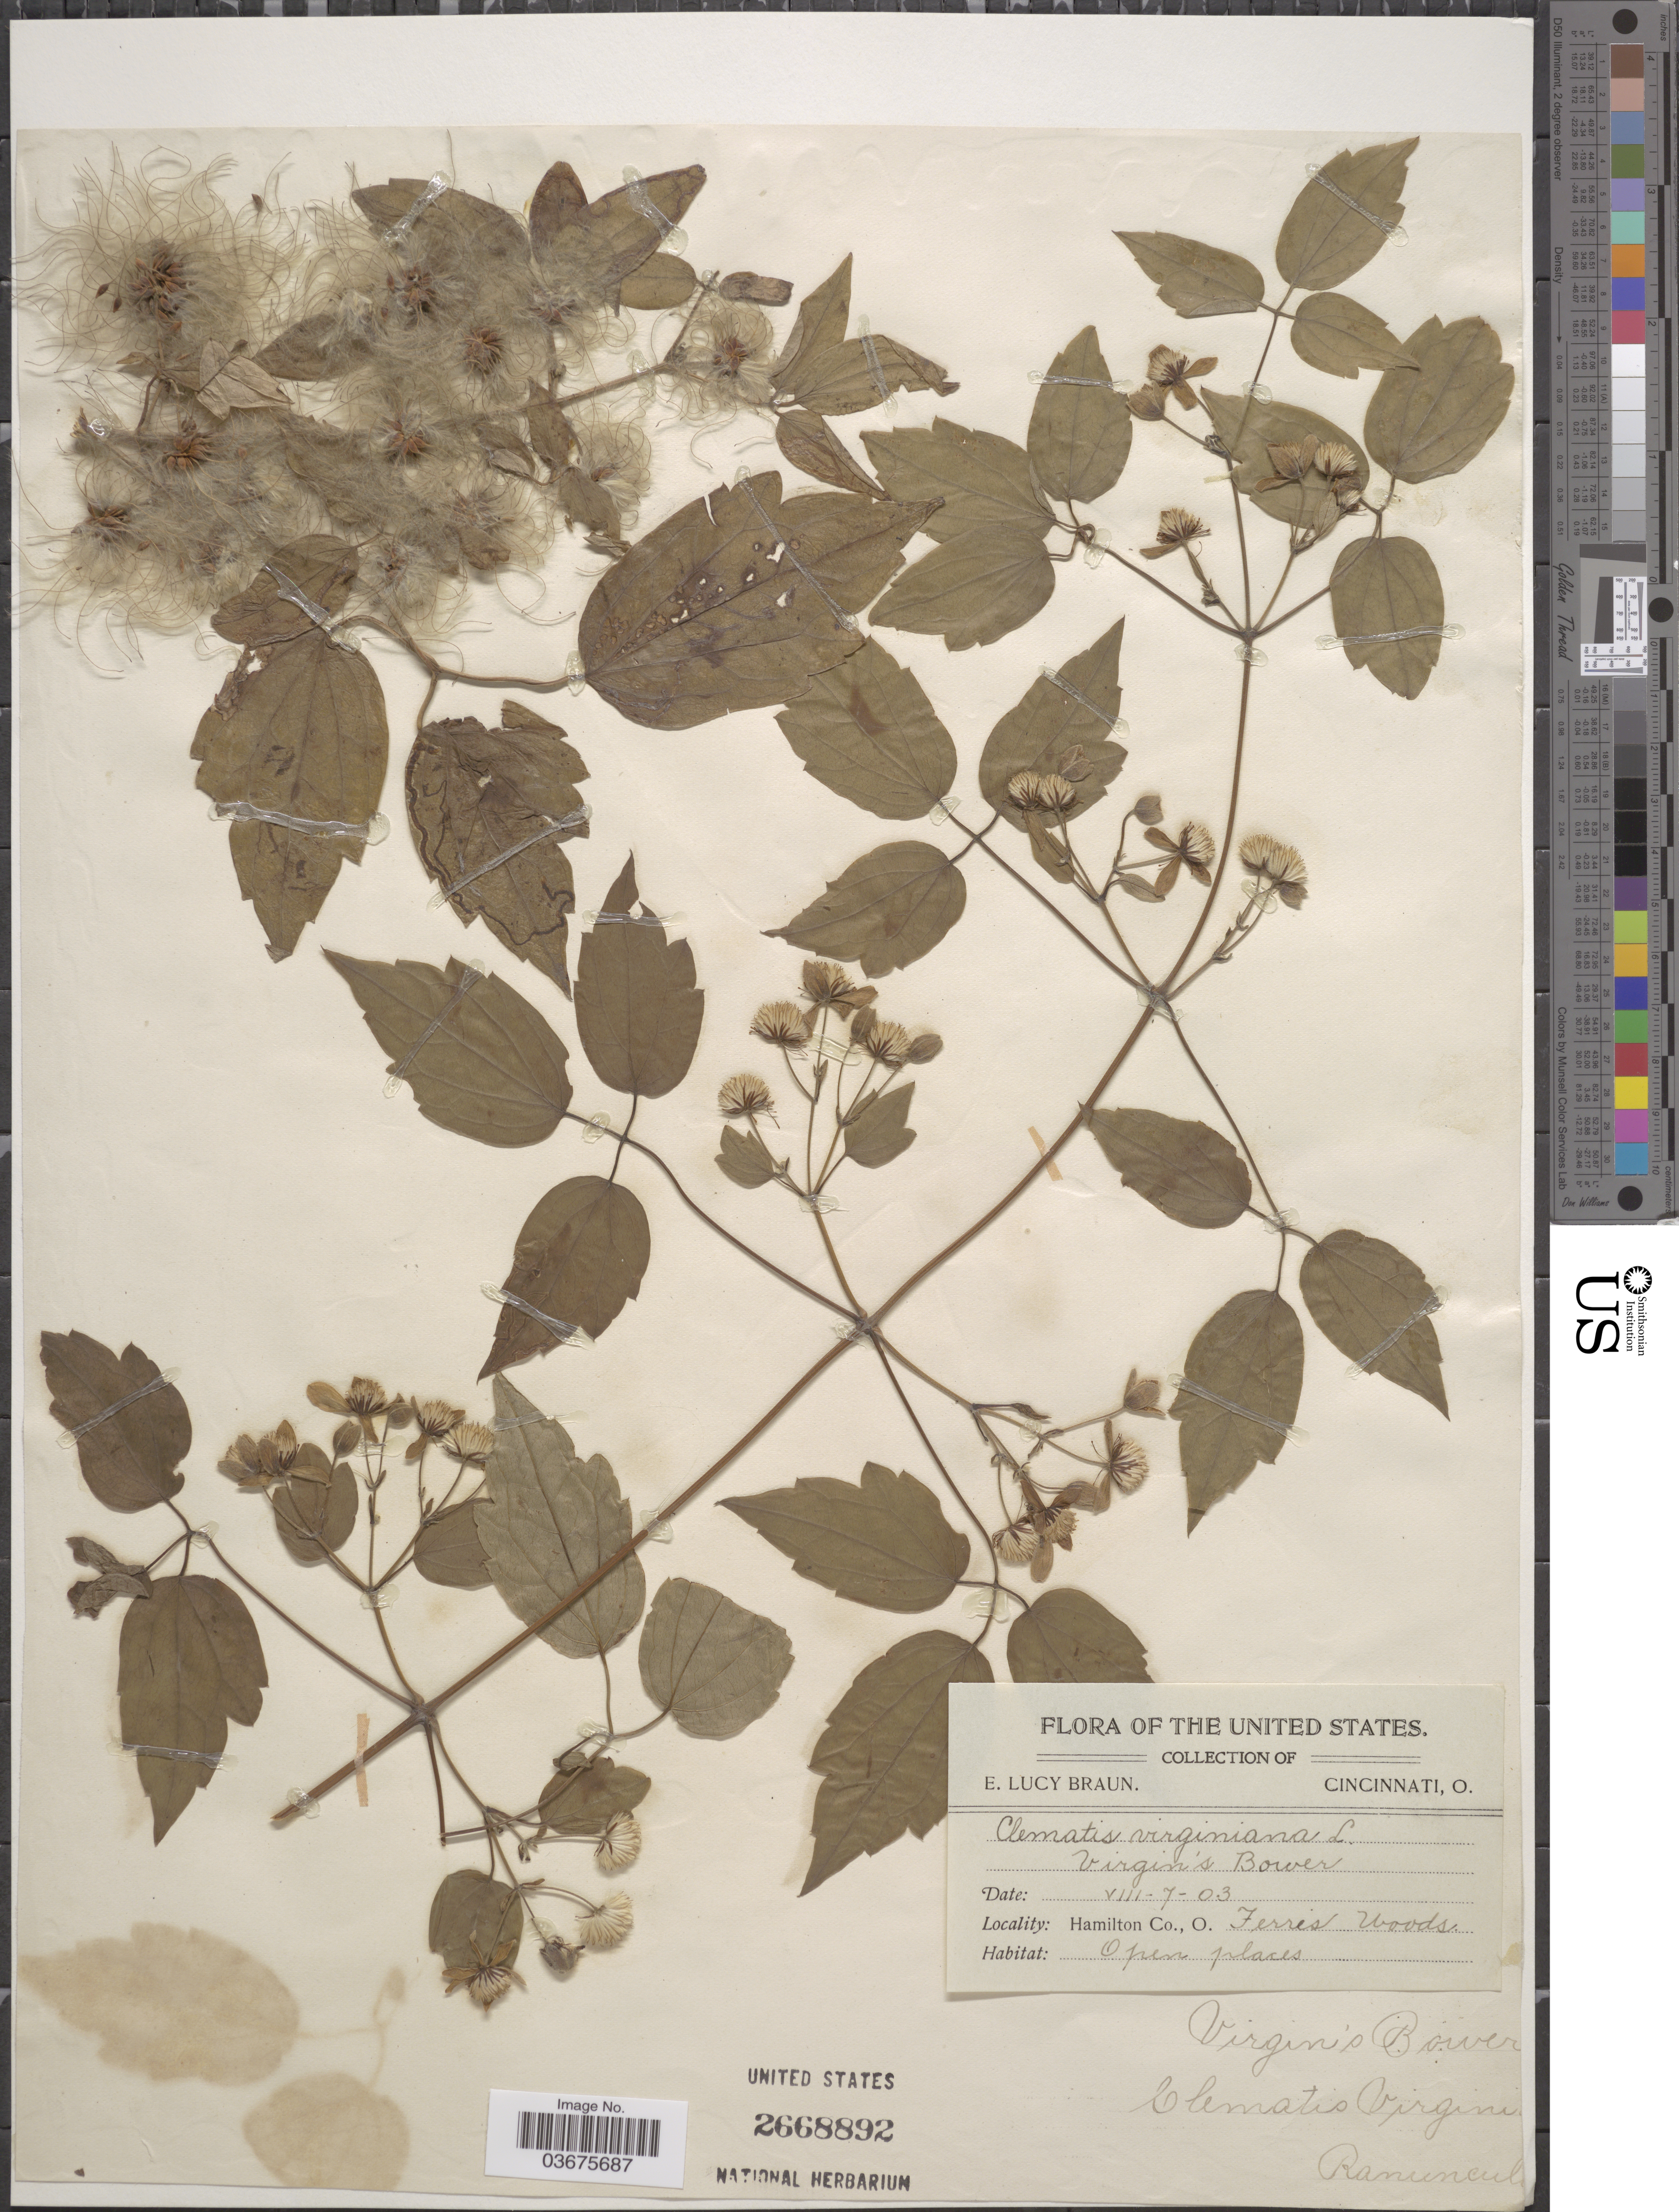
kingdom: Plantae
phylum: Tracheophyta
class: Magnoliopsida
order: Ranunculales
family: Ranunculaceae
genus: Clematis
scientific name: Clematis virginiana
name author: L.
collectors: E. L. Braun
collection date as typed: Transcribed d/m/y: 7/8/3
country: United States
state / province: Ohio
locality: Hamilton Co. Ferris Woods.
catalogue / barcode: US 2668892